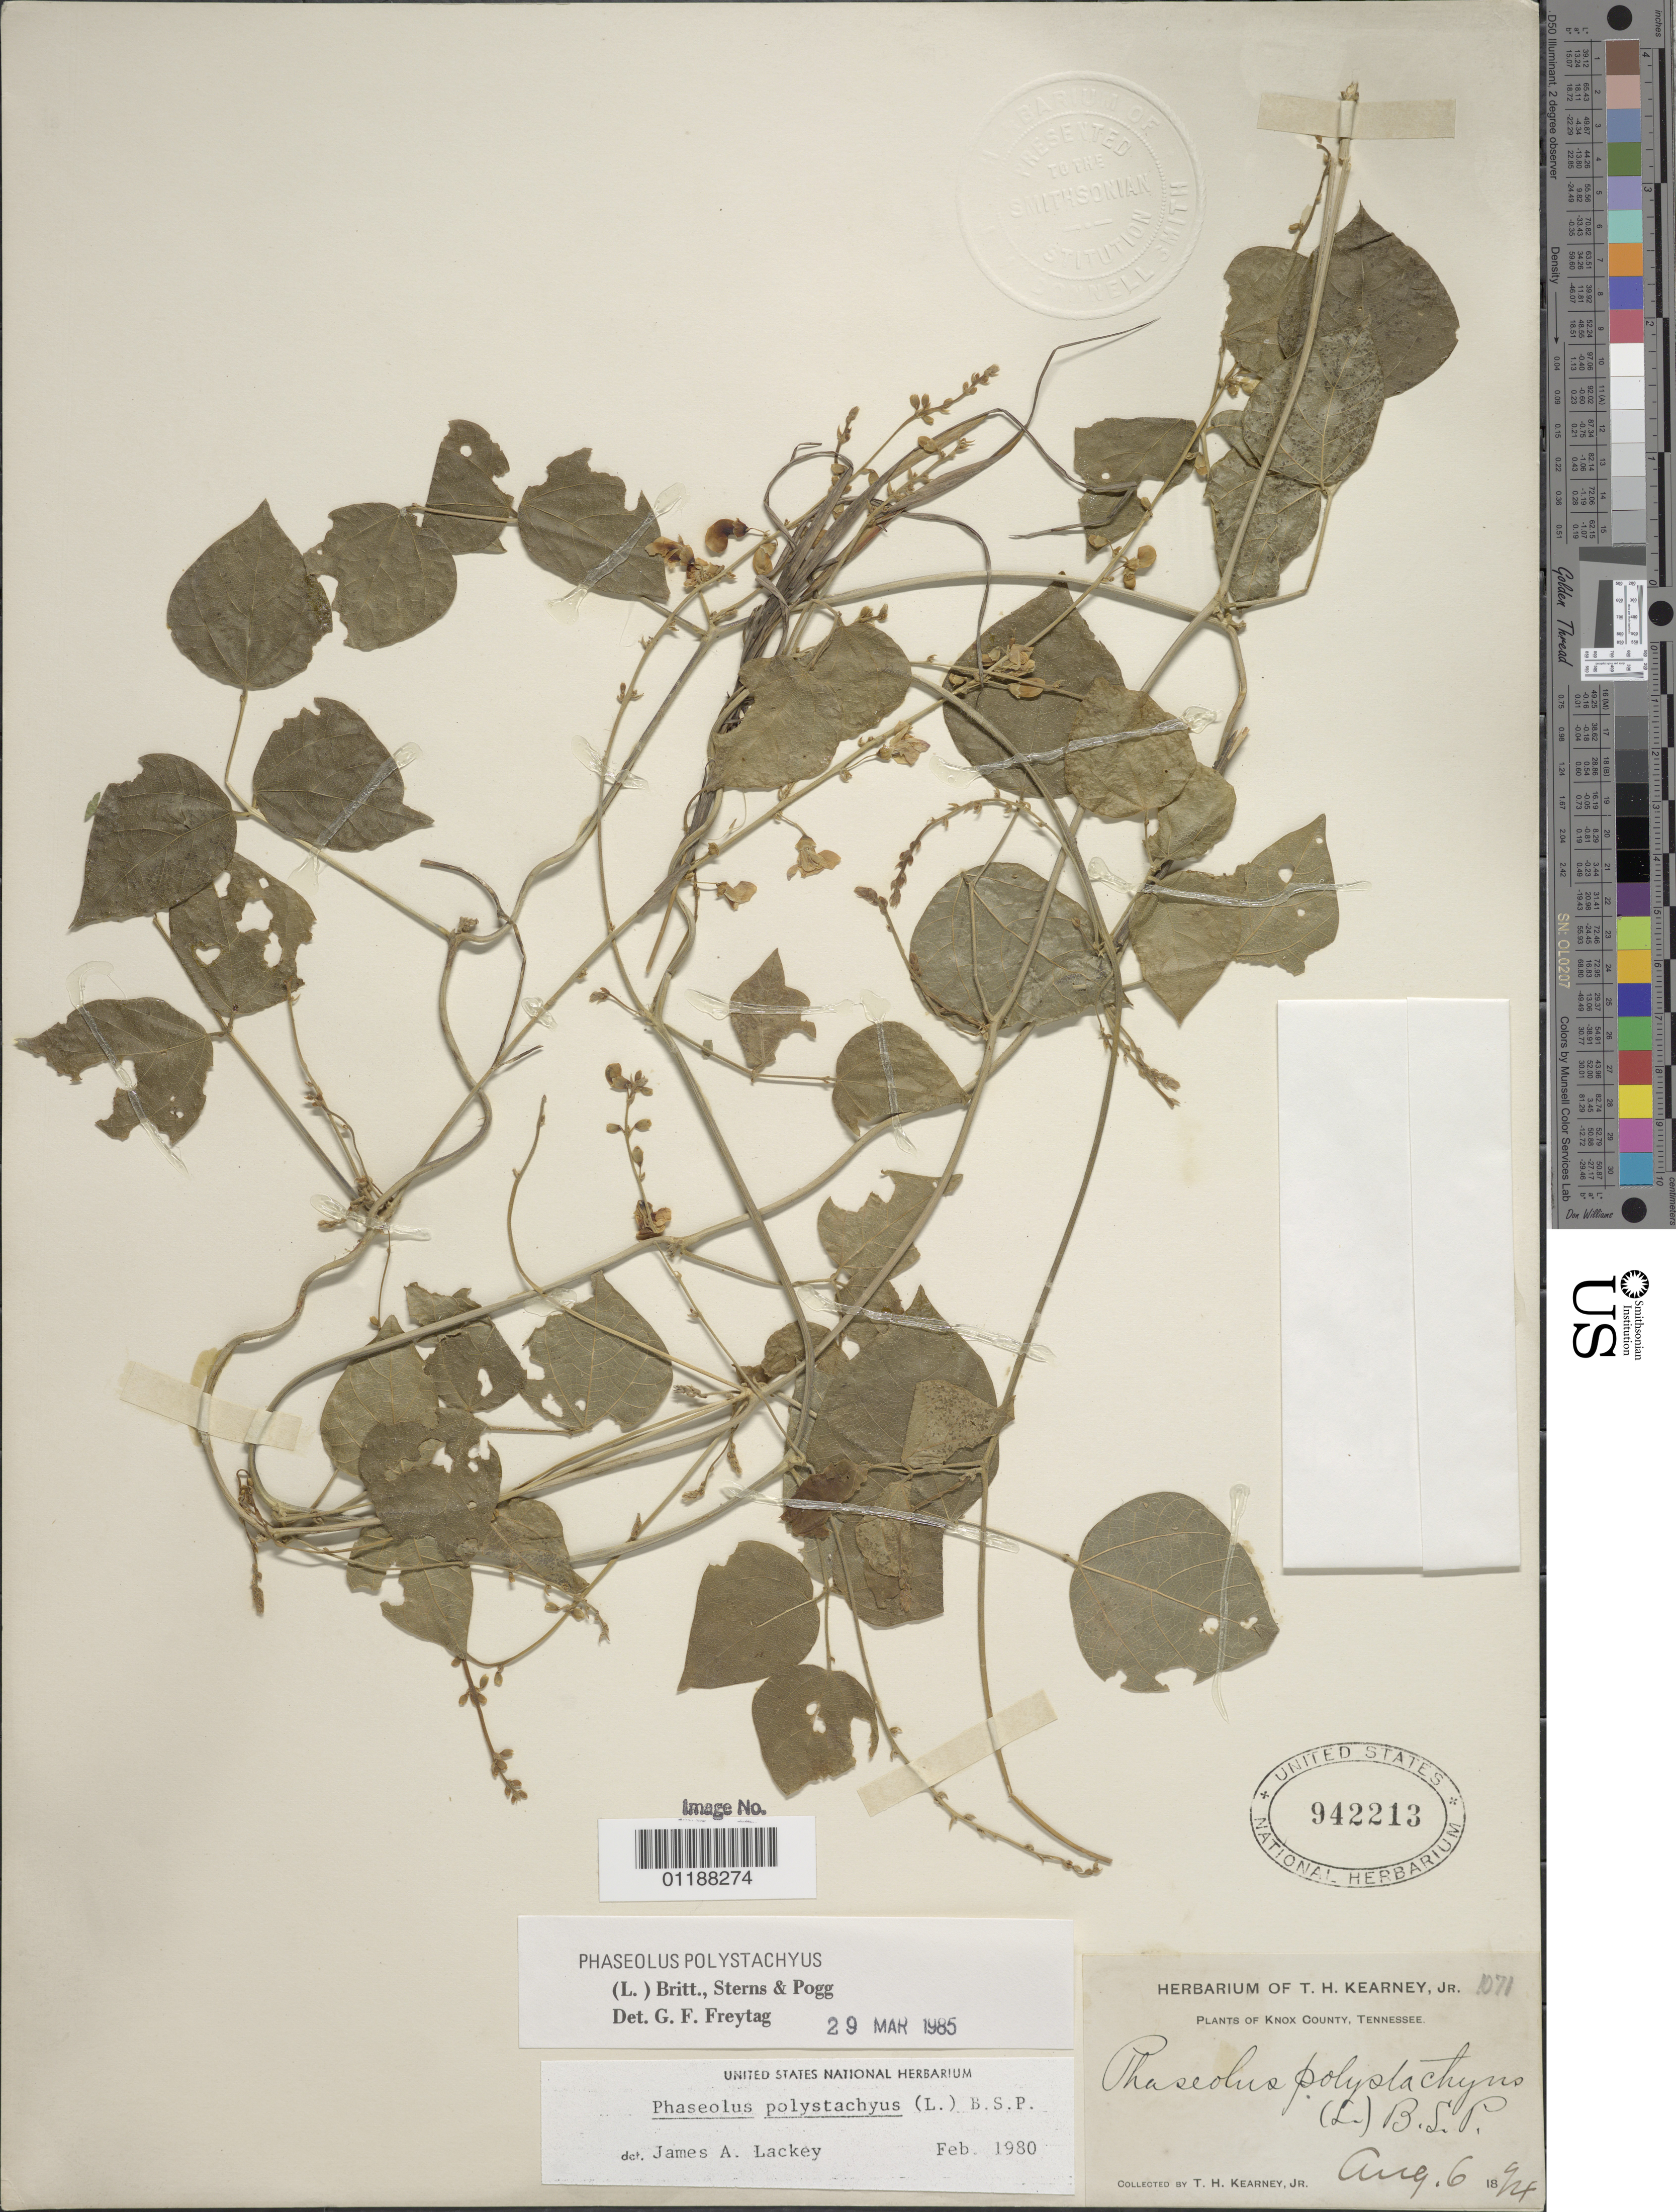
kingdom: Plantae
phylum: Tracheophyta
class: Magnoliopsida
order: Fabales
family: Fabaceae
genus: Phaseolus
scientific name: Phaseolus polystachios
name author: (L.) Britton, Stearns & Poggenb.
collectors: T. H. Kearney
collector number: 1071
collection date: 1894-08-06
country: United States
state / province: Tennessee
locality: Knox County.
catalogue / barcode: US 942213